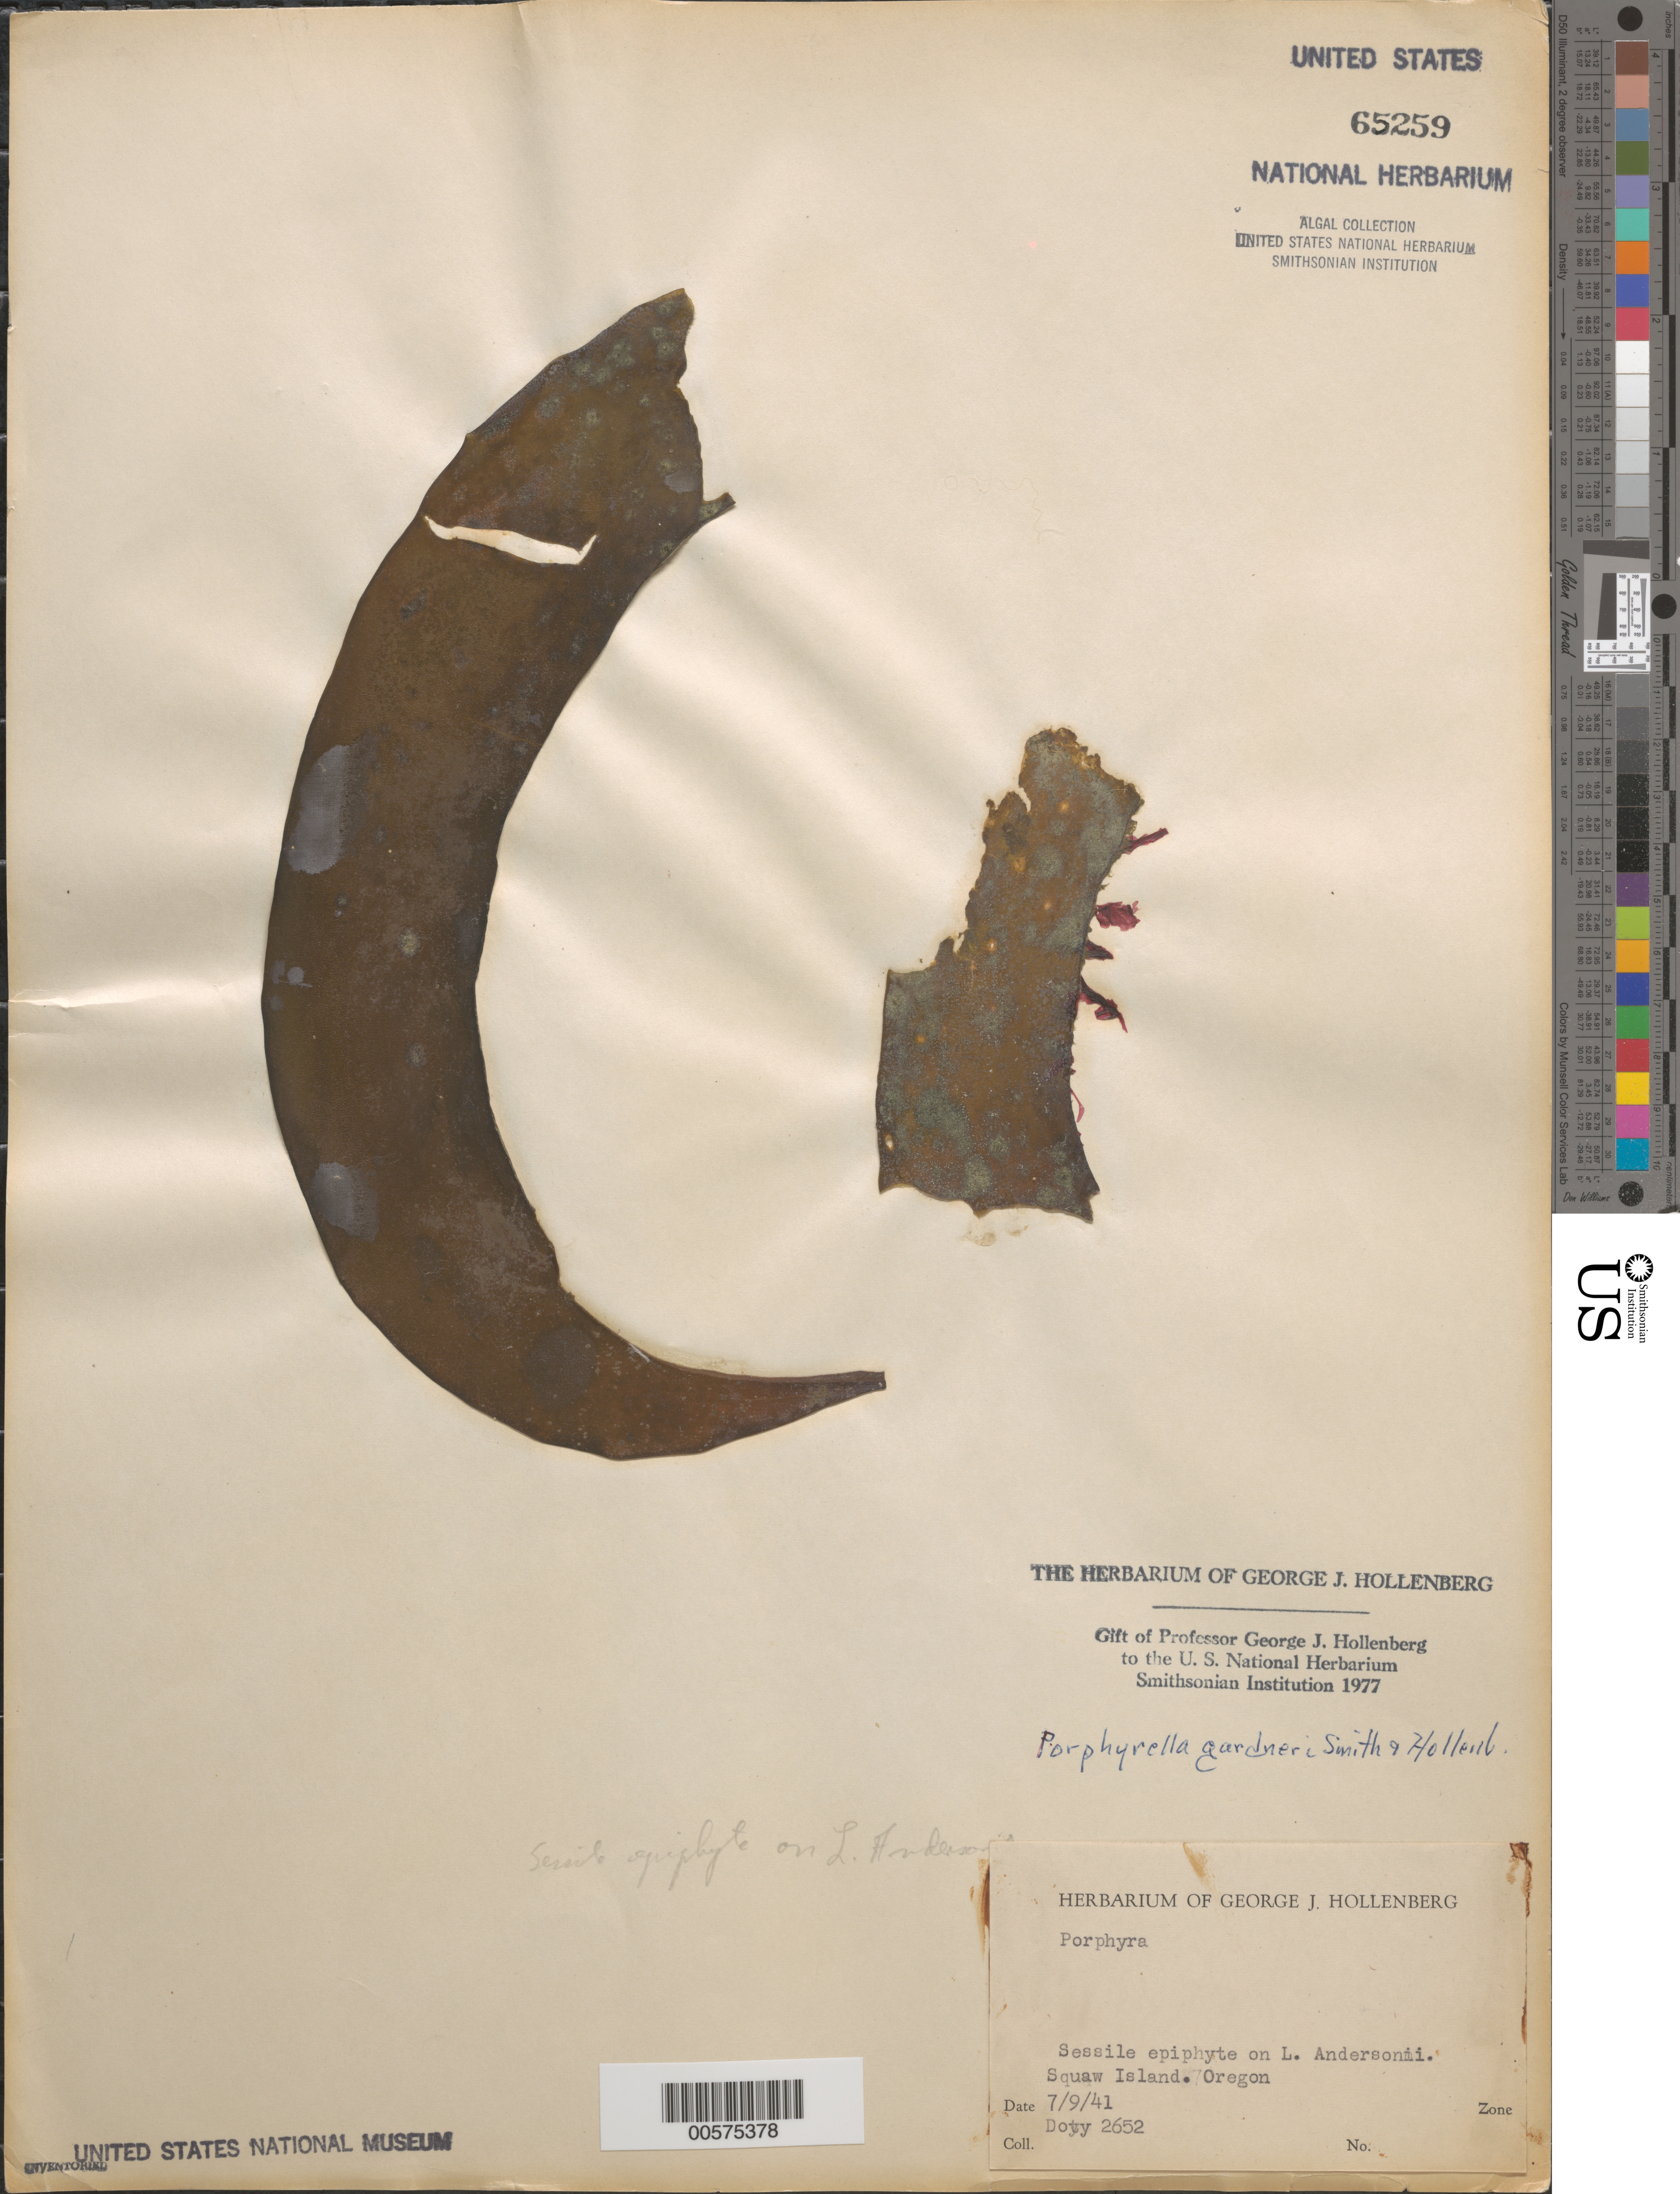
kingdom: Plantae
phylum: Rhodophyta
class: Bangiophyceae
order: Bangiales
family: Bangiaceae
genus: Pyropia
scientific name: Pyropia gardneri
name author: (G.M. Sm. & Hollenb.) S.C. Lindstrom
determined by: Algae name updating Project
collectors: M. S. Doty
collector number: MSD 2652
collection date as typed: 09 Jul 1941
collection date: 1941-07-09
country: United States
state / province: Oregon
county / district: Coos County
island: Squaw Island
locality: Cape Arago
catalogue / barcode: US 65259